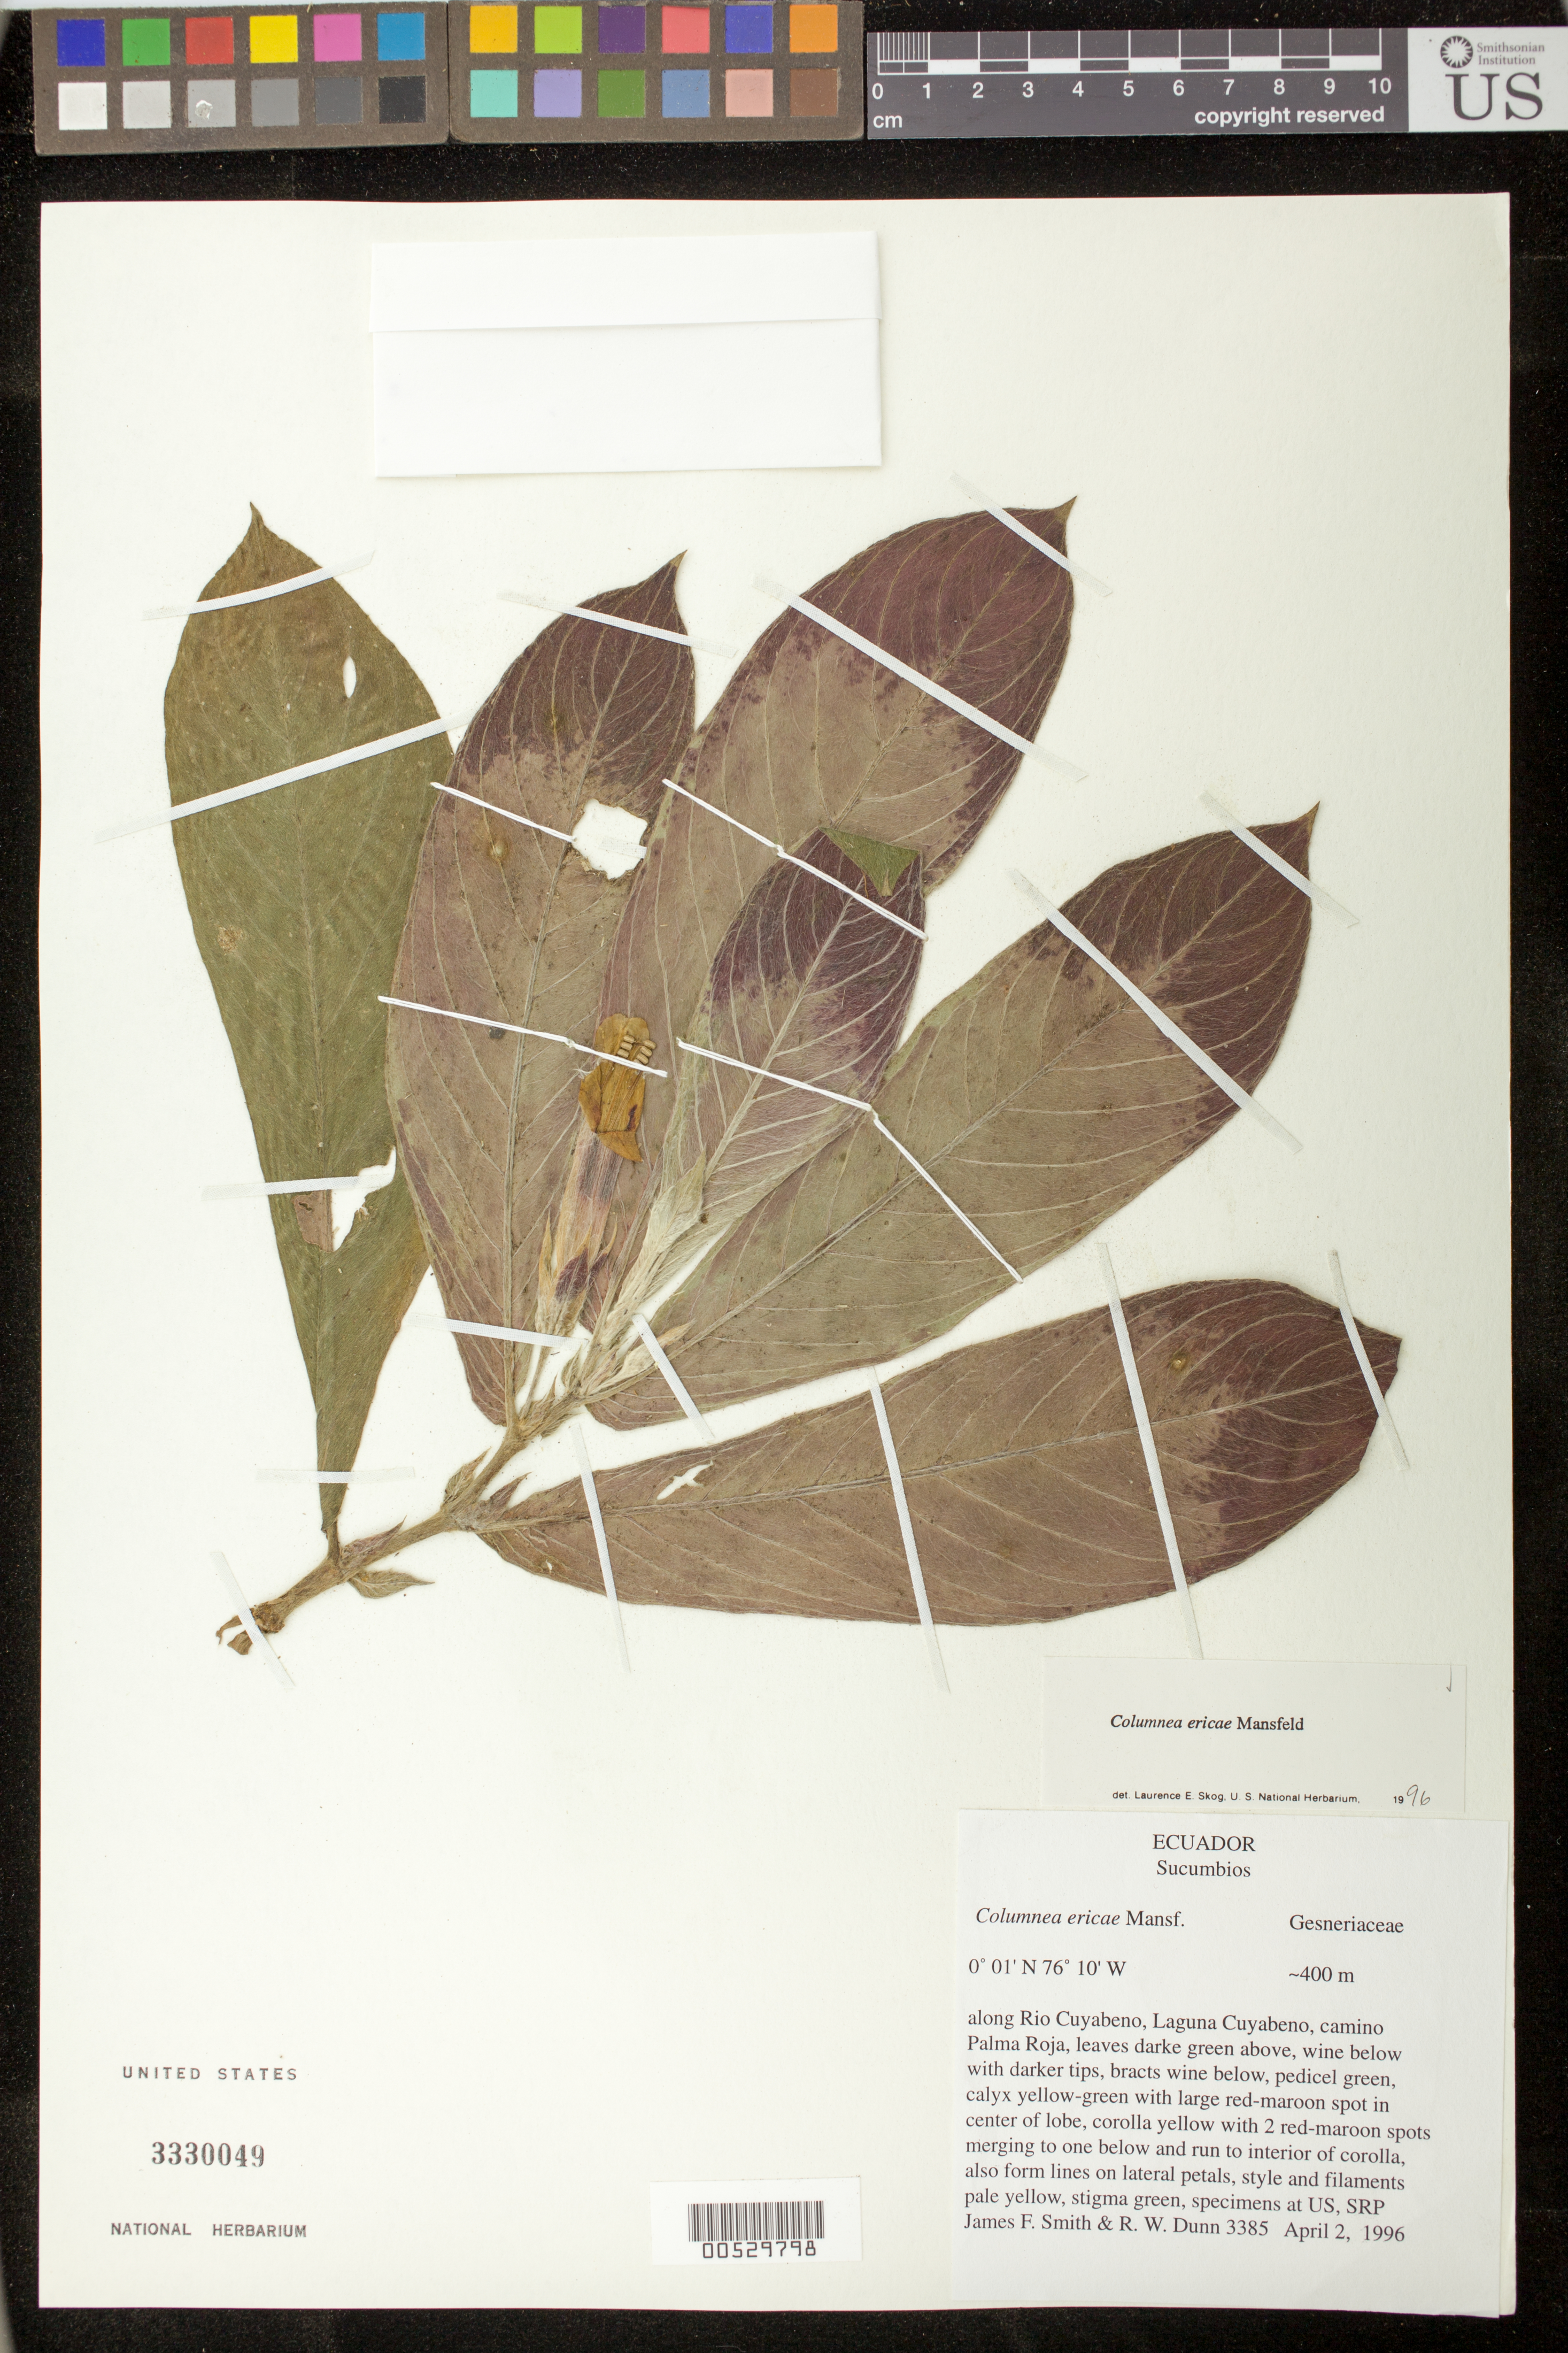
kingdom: Plantae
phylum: Tracheophyta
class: Magnoliopsida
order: Lamiales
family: Gesneriaceae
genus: Columnea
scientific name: Columnea ericae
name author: Mansf.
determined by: Skog, Laurence E.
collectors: J. Smith & R. Dunn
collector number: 3385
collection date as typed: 02 Apr 1996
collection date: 1996-04-02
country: Ecuador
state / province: Sucumbíos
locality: Along Rio Cuyabeno, Laguna Cuyabeno, camino Palma Roja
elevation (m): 400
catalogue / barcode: US 3330049